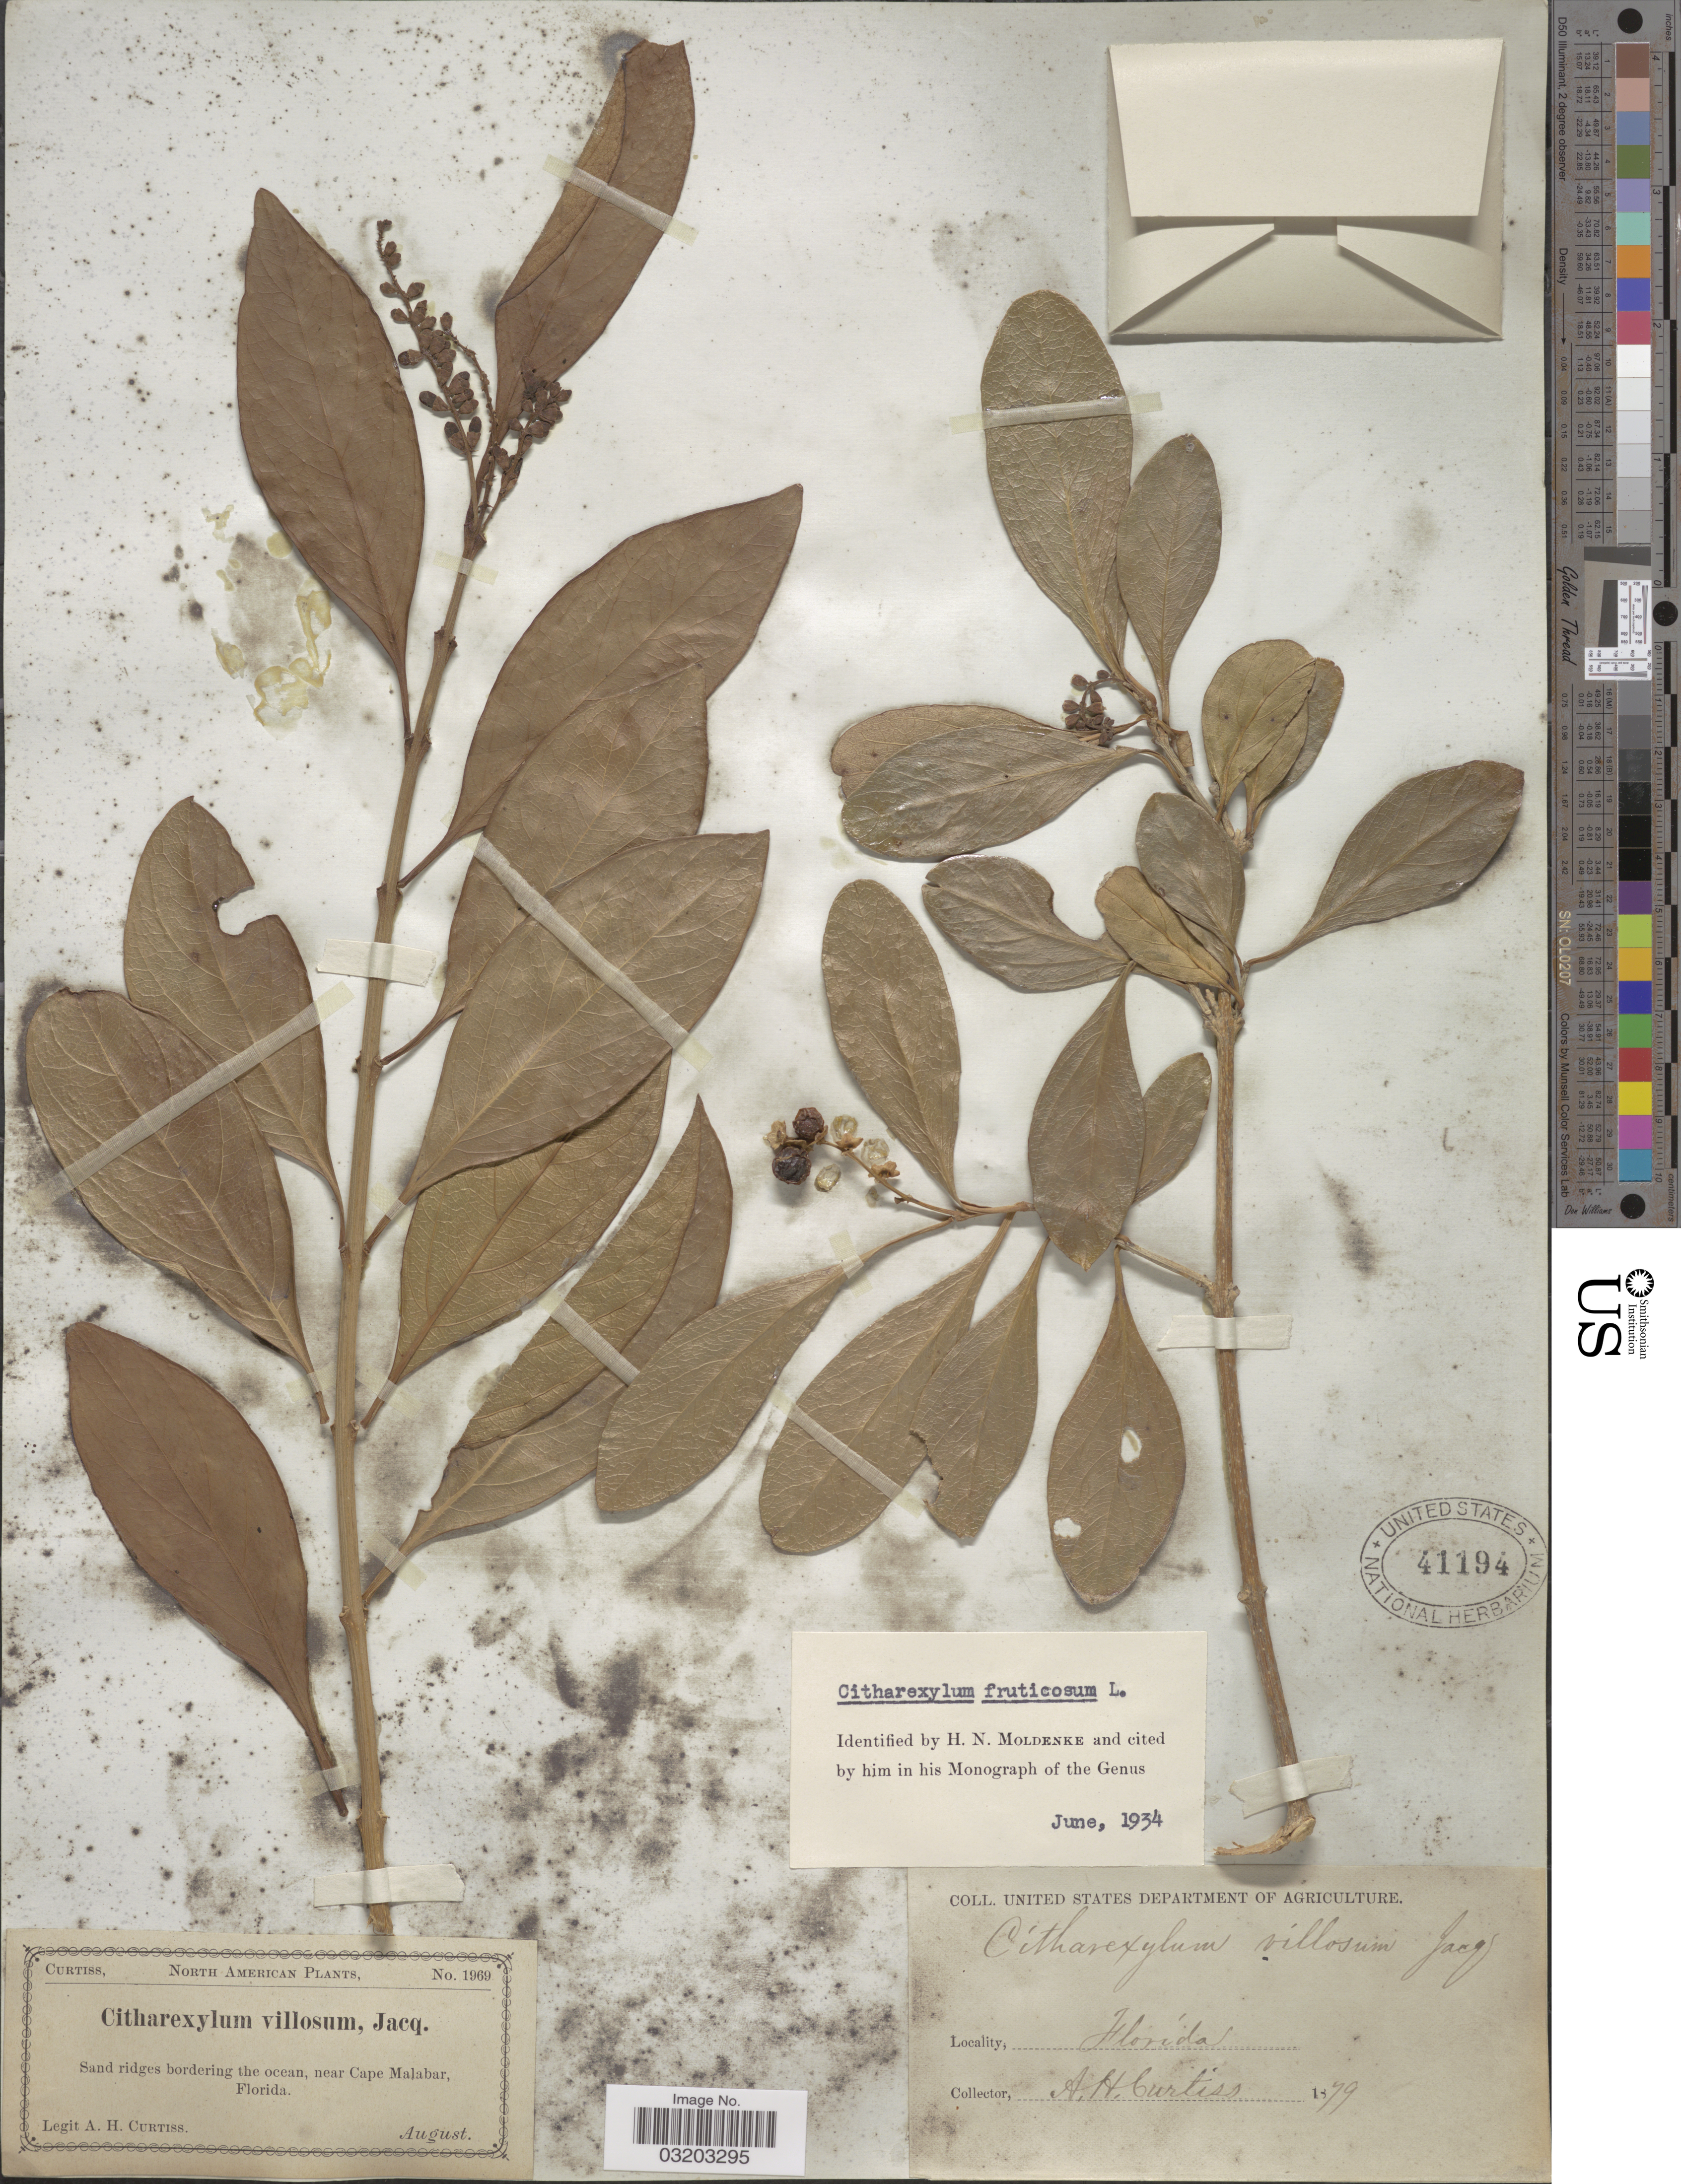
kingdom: Plantae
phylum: Tracheophyta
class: Magnoliopsida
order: Lamiales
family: Verbenaceae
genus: Citharexylum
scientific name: Citharexylum fruticosum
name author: L.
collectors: A. H. Curtiss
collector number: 1969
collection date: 1879-08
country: United States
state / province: Florida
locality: Sand ridges bordering the ocean, near Cape Malabar.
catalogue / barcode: US 41194